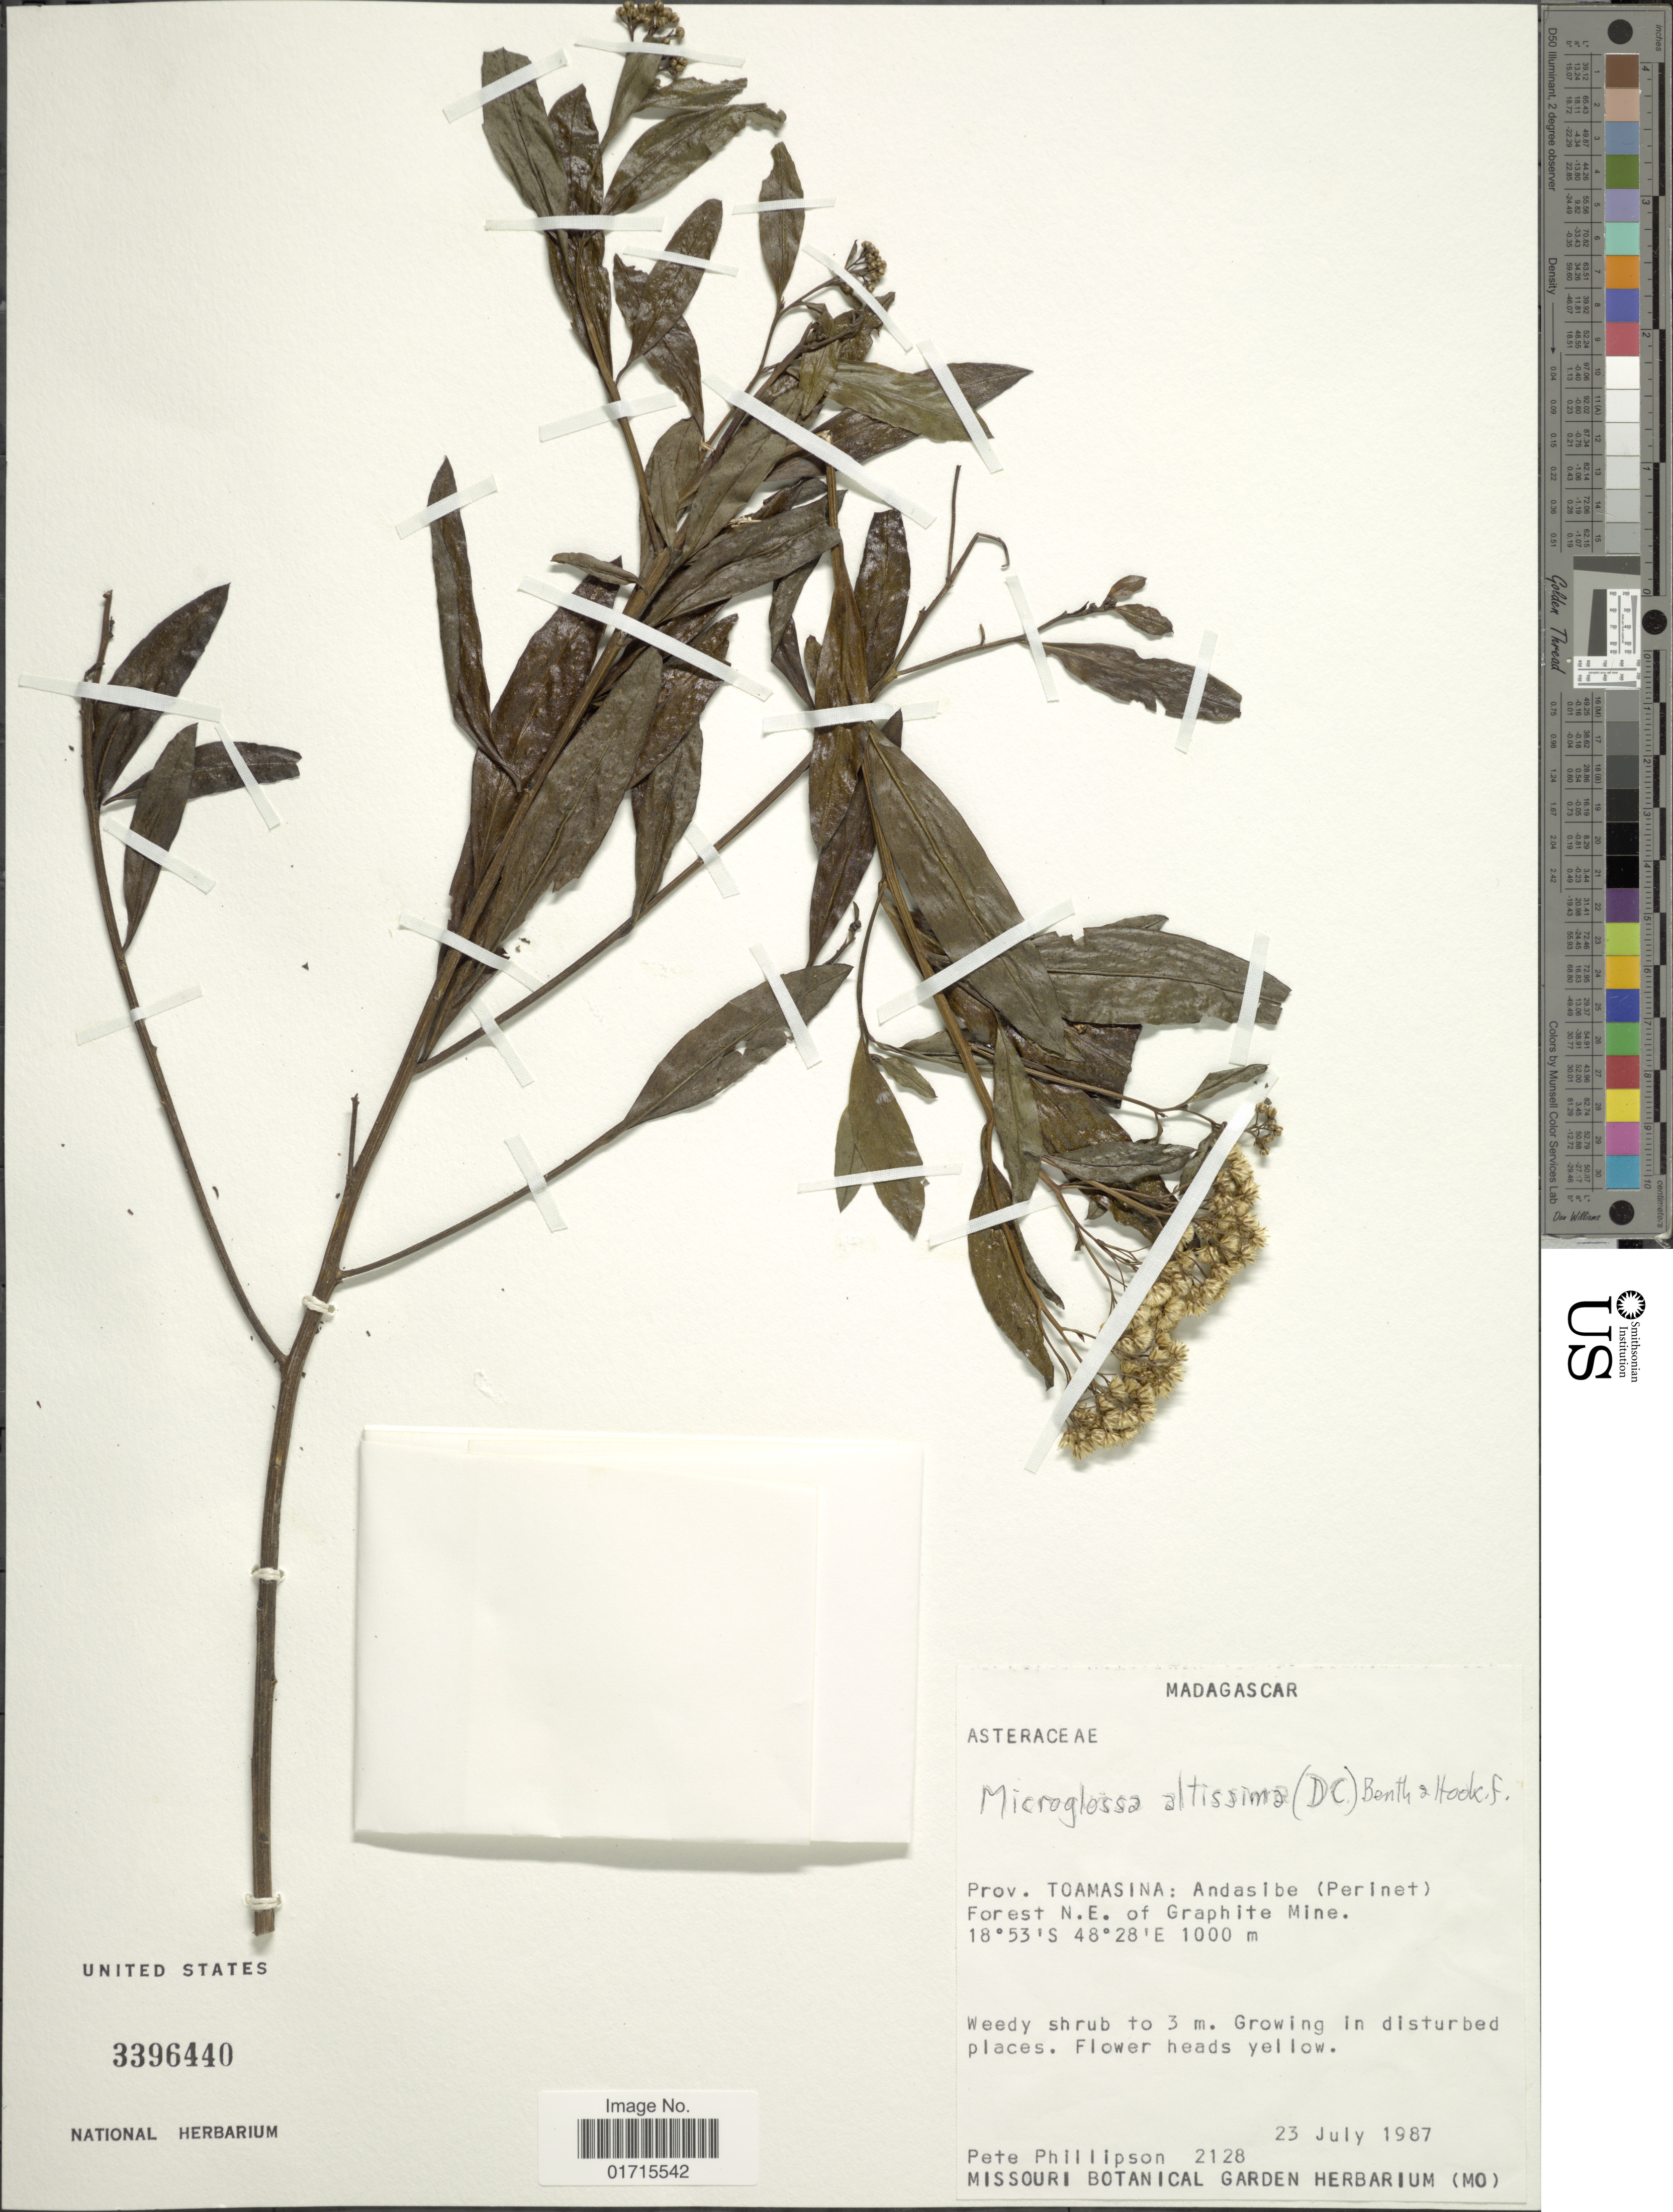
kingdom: Plantae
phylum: Tracheophyta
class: Magnoliopsida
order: Asterales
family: Asteraceae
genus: Microglossa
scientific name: Microglossa altissima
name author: DC.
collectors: P. B. Phillipson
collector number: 2128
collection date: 1987-07-23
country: Madagascar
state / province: Alaotra Mangoro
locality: Prov. Toamasina: Andasibe (Perinet). Forest N. E. of Graphite Mine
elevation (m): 1000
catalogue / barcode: US 3396440